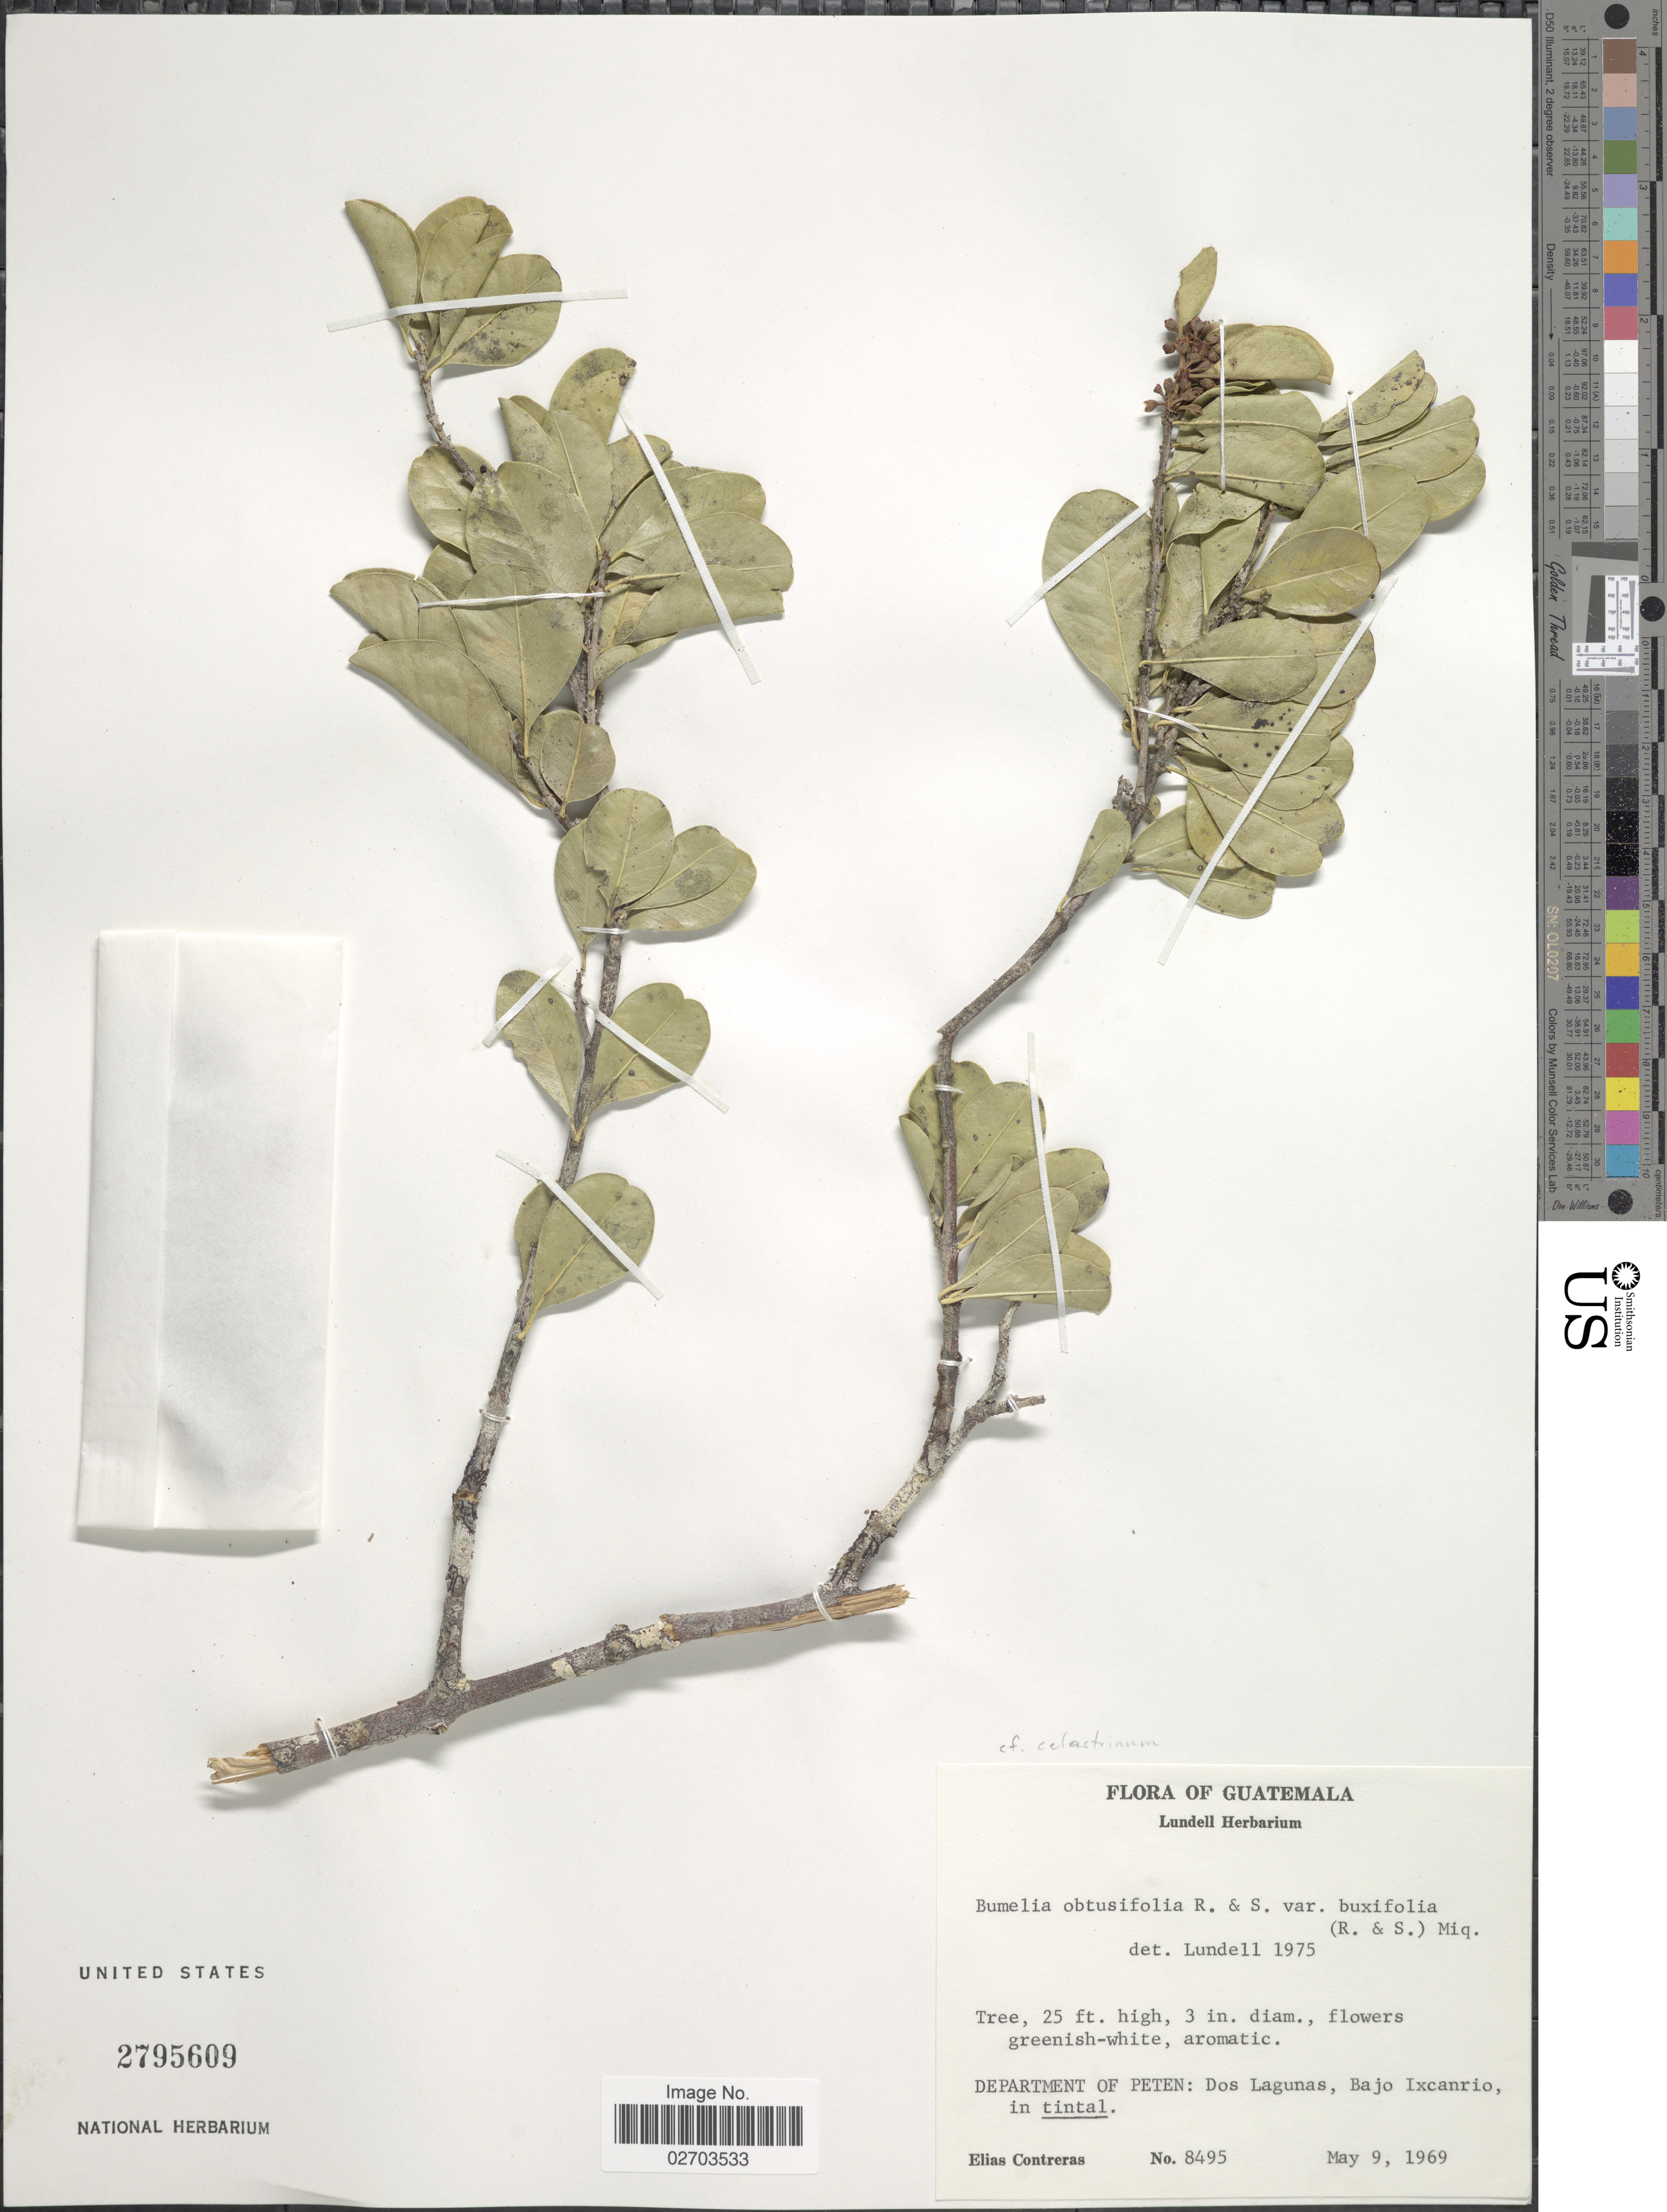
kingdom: Plantae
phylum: Tracheophyta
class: Magnoliopsida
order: Ericales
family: Sapotaceae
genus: Sideroxylon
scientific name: Sideroxylon obtusifolium subsp. buxifolium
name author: (Roem. & Schult.) T.D. Penn.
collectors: E. Contreras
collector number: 8495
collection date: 1969-05-09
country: Guatemala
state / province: El Petén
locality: Dos Lagunas, Bajo Ixcanrio, in tintal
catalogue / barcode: US 2795609